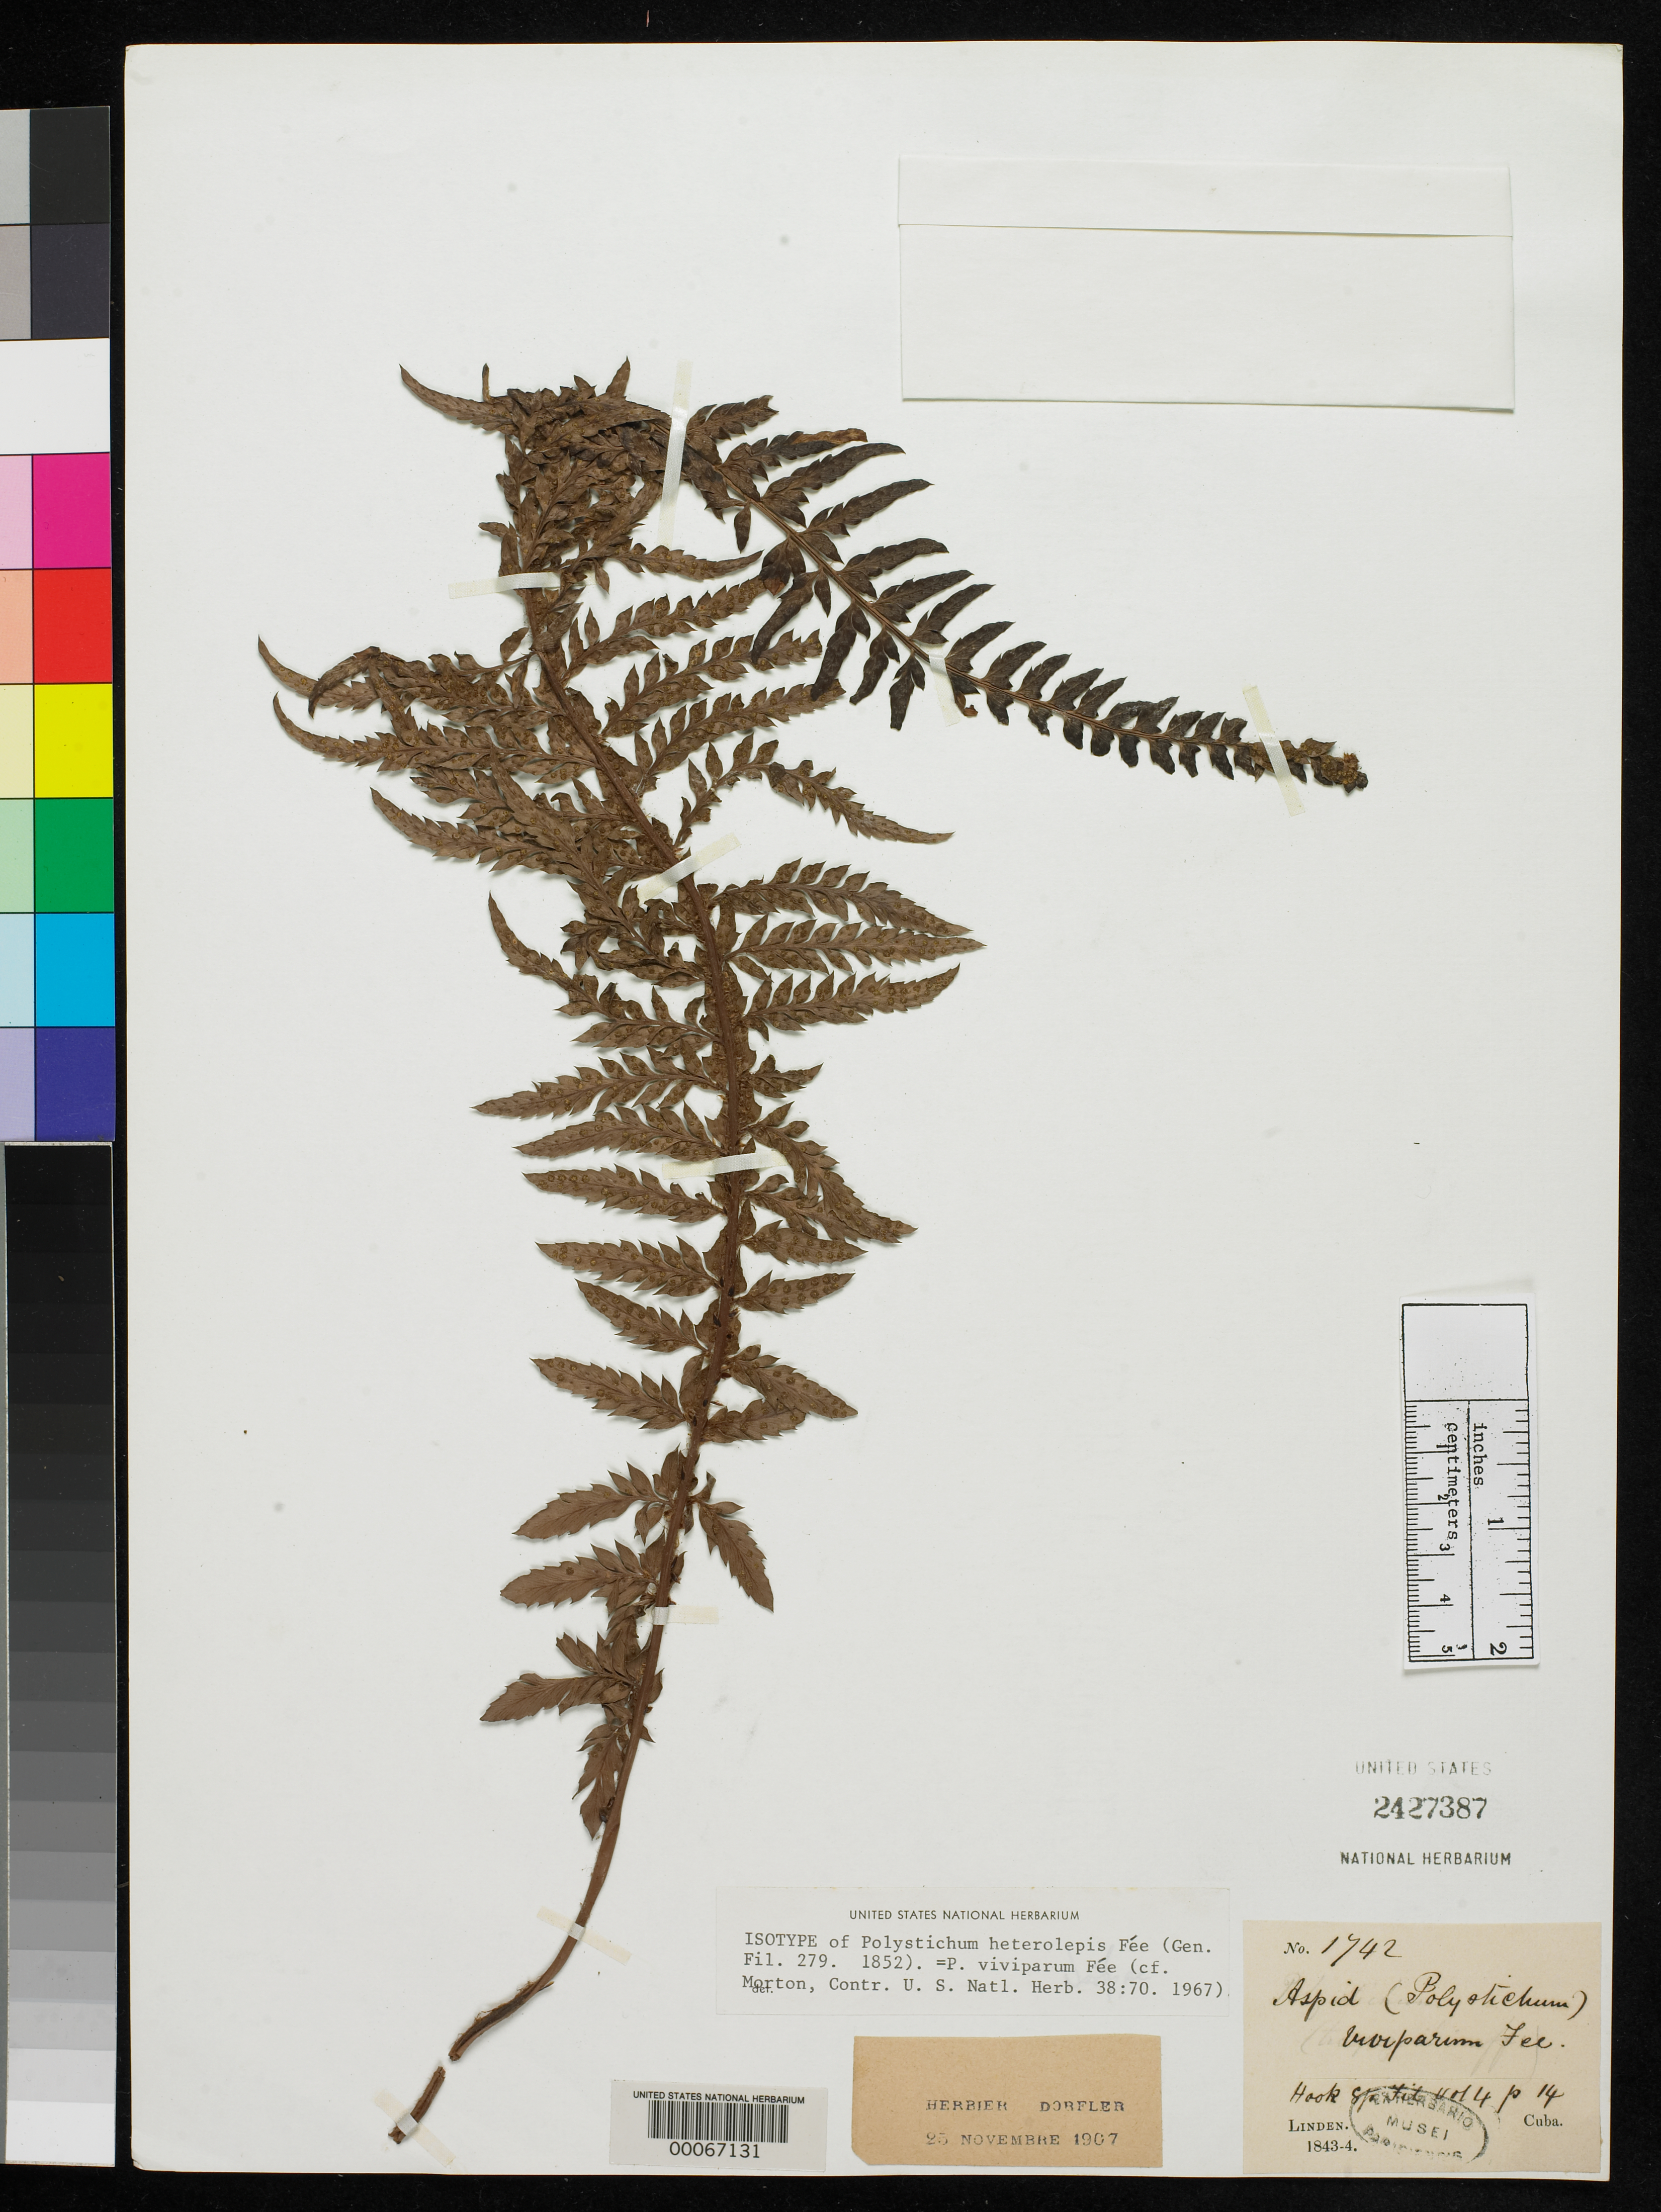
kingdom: Plantae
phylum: Tracheophyta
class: Polypodiopsida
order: Polypodiales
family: Dryopteridaceae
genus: Polystichum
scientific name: Polystichum heterolepis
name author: Fée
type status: Isotype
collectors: J. Linden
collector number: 1742 (p.p.)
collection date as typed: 1844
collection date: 1844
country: Cuba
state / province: Oriente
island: Greater Antilles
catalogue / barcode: US 2427387